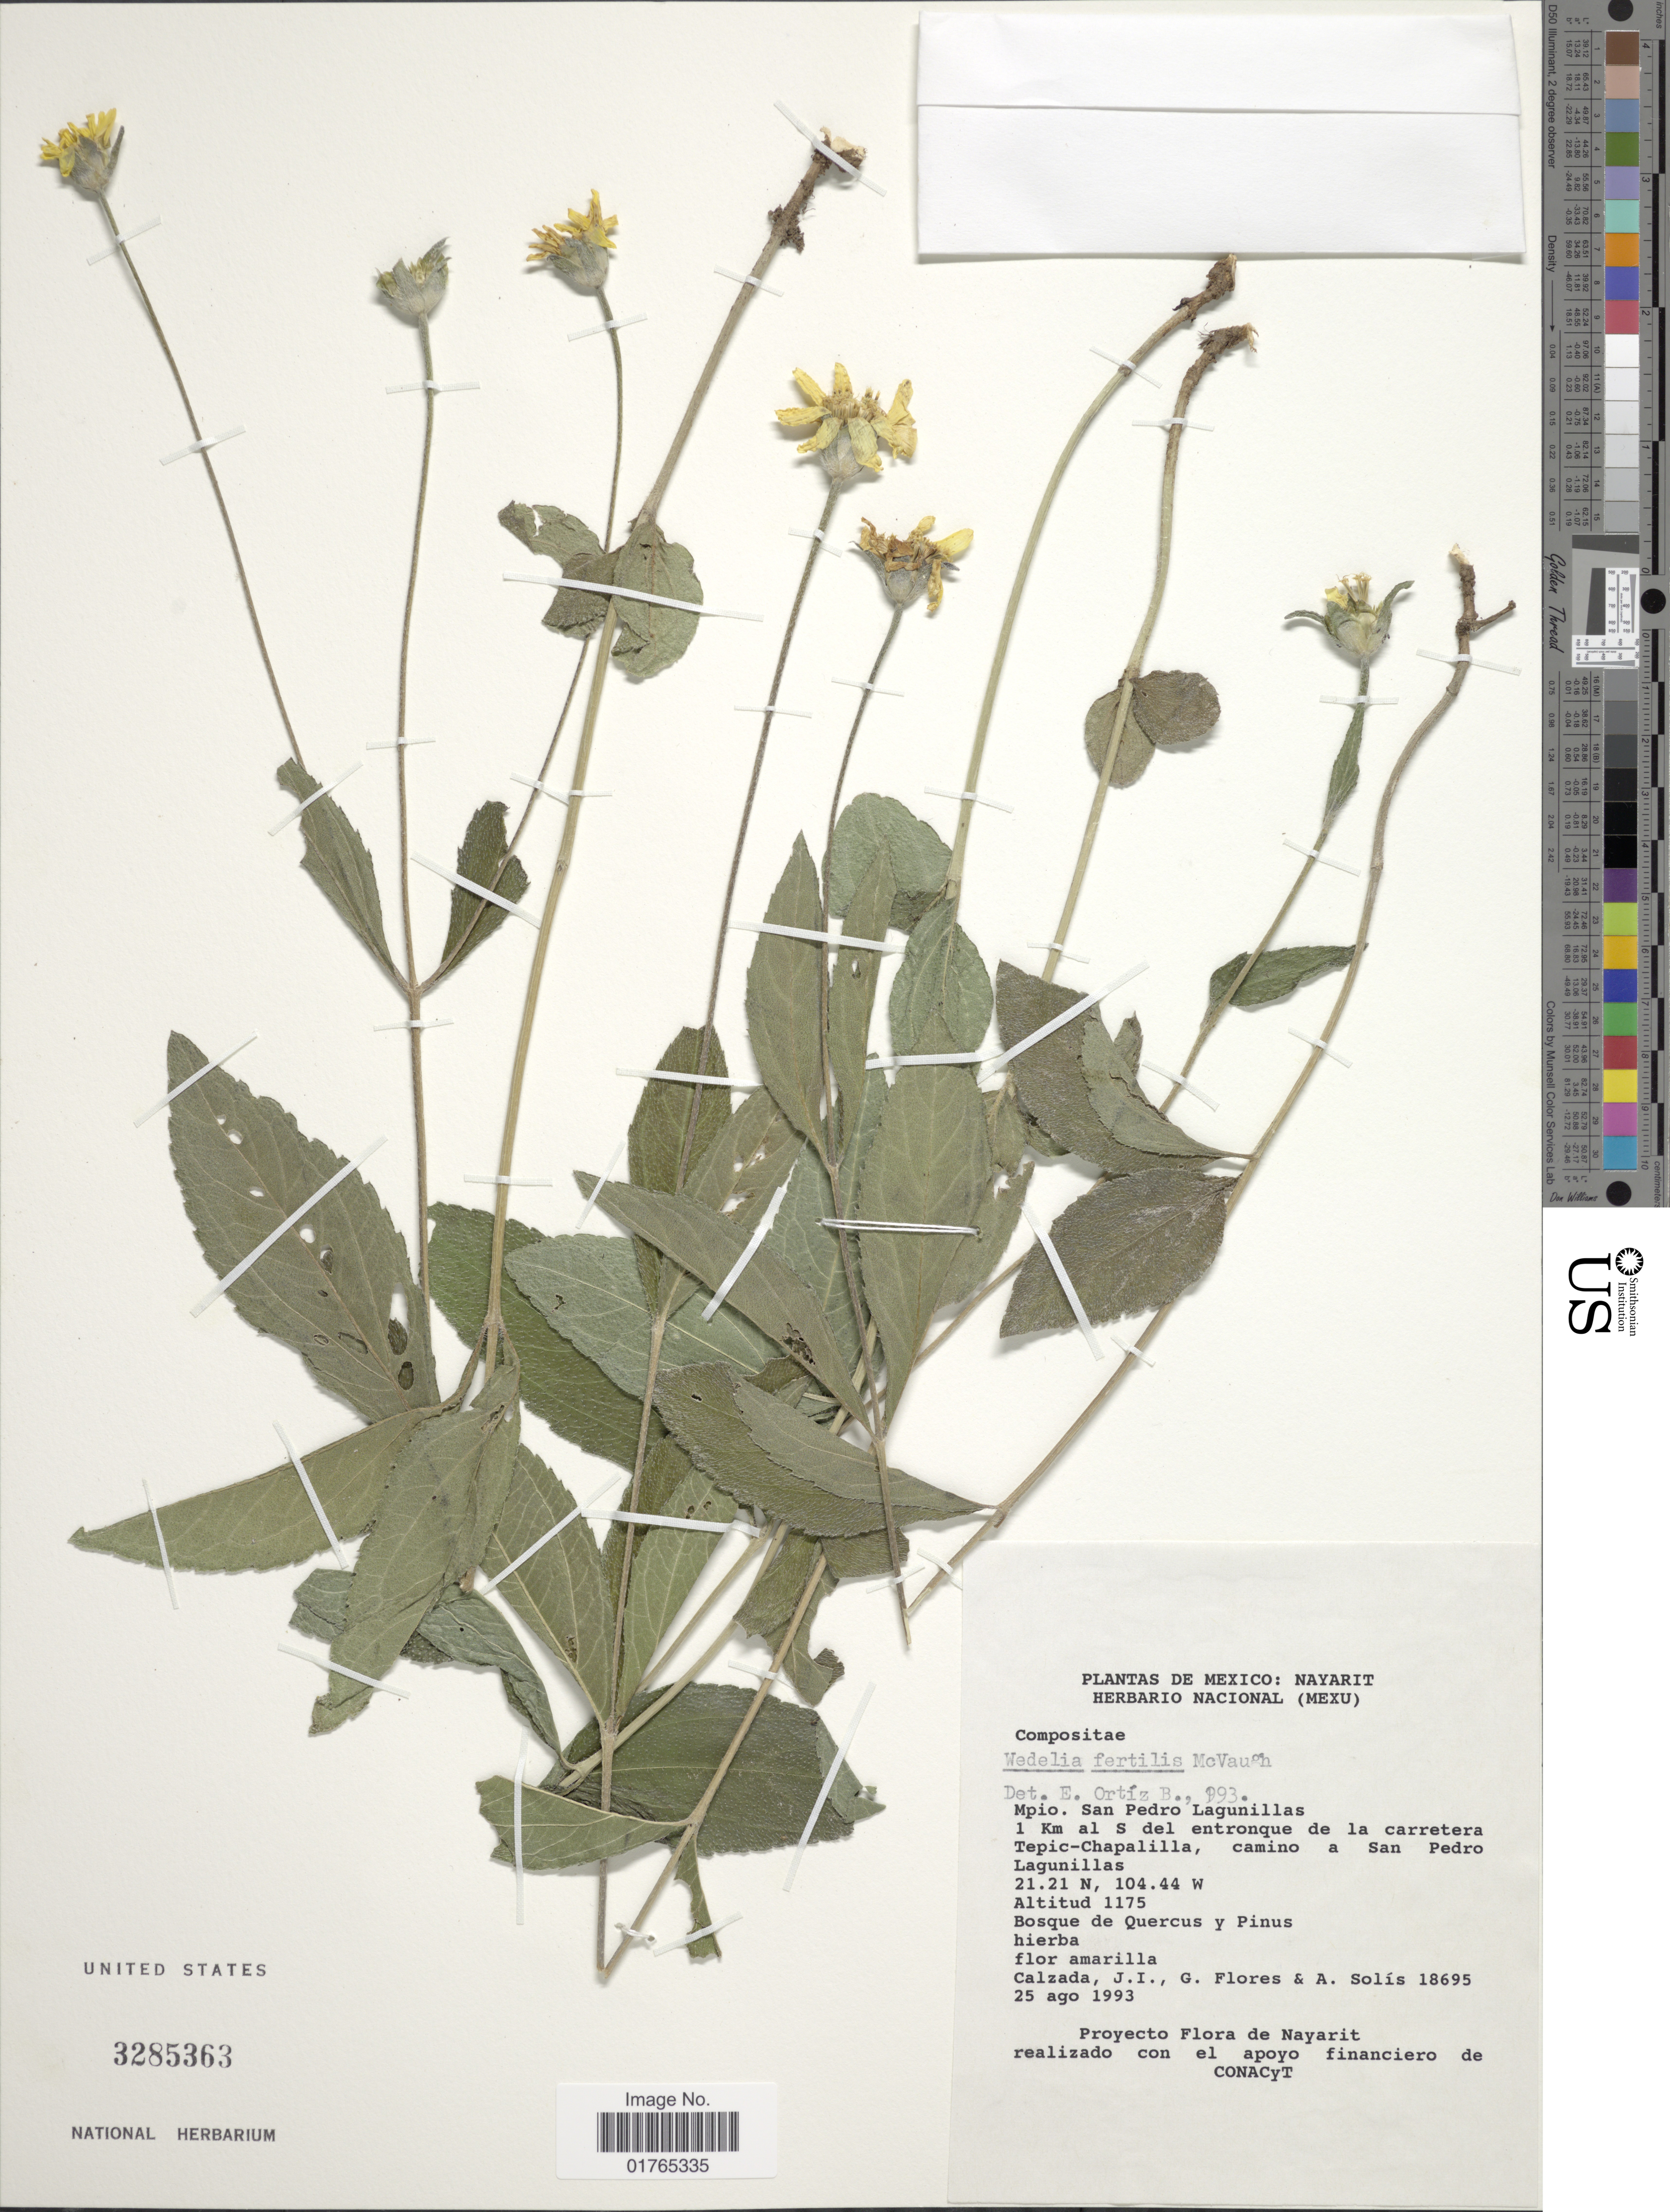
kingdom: Plantae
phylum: Tracheophyta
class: Magnoliopsida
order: Asterales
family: Asteraceae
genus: Wamalchitamia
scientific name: Wamalchitamia strigosa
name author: (DC.) Strother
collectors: J. I. Calzada, G. Flores F. & A. Solis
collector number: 18695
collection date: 1993-08-25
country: Mexico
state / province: Nayarit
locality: Mpio. San Pedro Lagunillas, 1 km al S del entronque de la carretera Tepic-Chapalilla, camino a San Pedro Lagunillas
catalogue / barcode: US 3285363